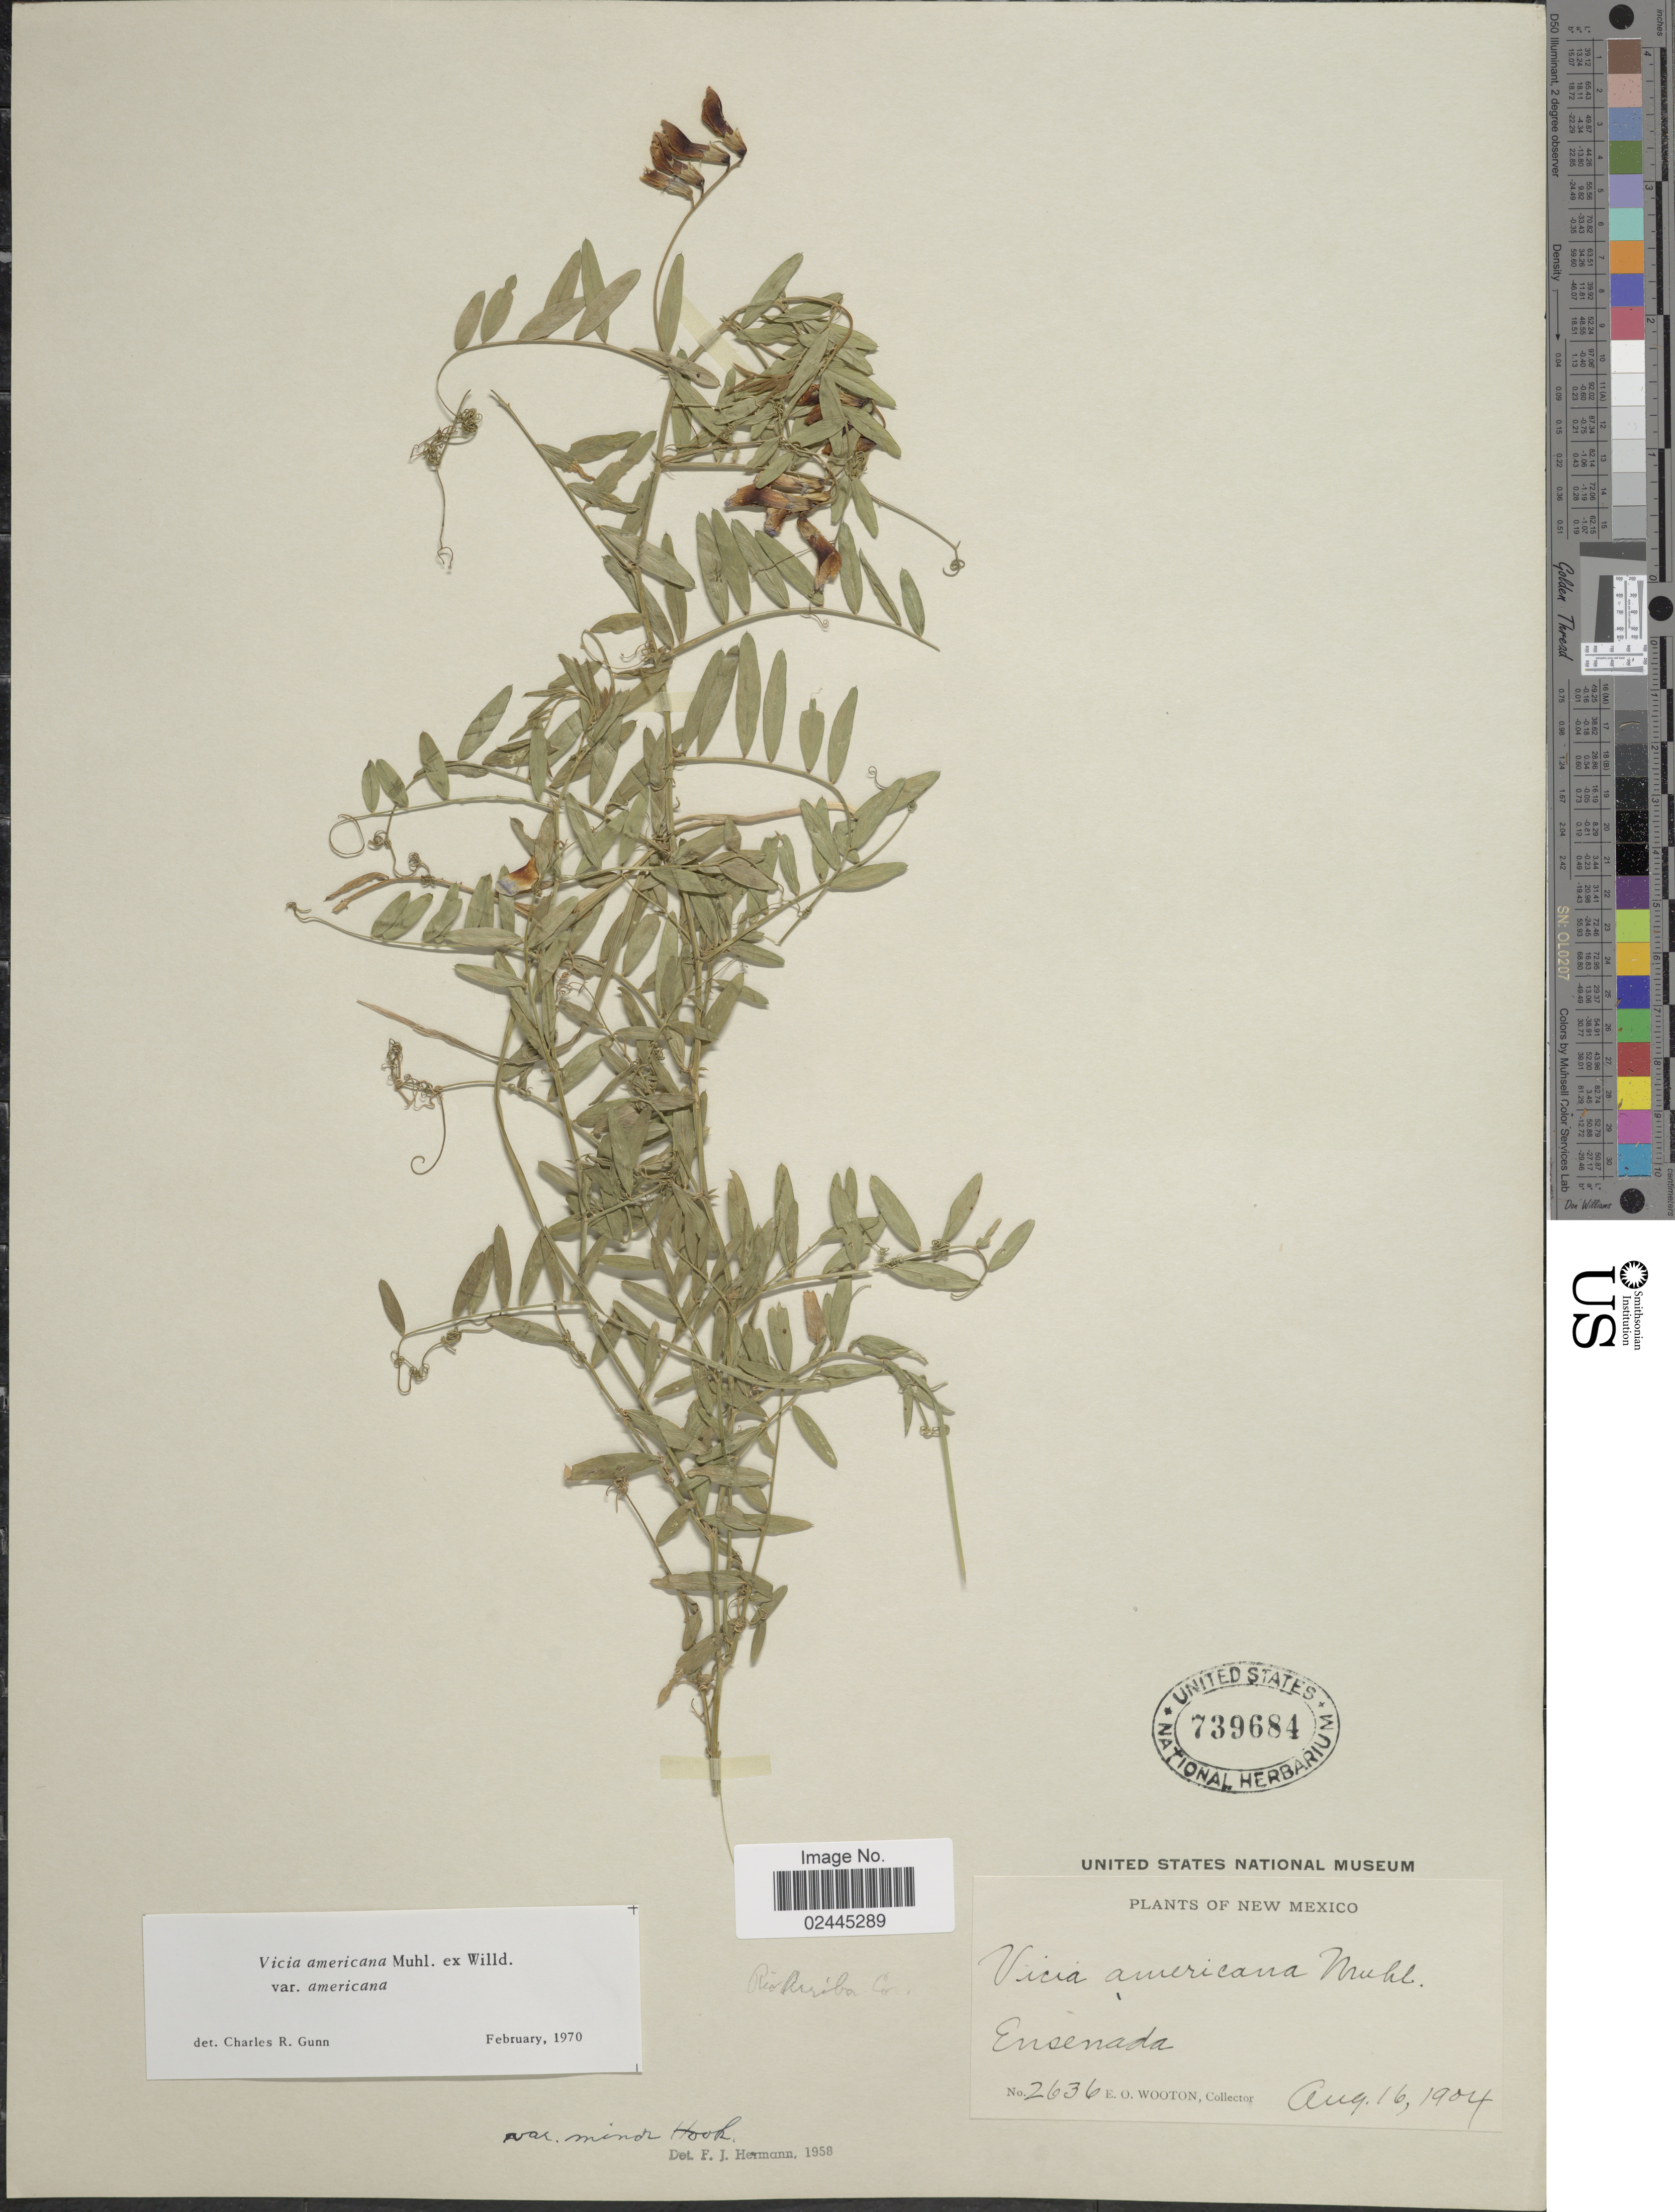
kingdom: Plantae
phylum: Tracheophyta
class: Magnoliopsida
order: Fabales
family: Fabaceae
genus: Vicia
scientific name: Vicia americana var. americana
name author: Muhl. ex Willd.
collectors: E. O. Wooton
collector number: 2636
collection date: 1904-08-16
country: United States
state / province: New Mexico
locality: Ensenada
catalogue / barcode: US 739684